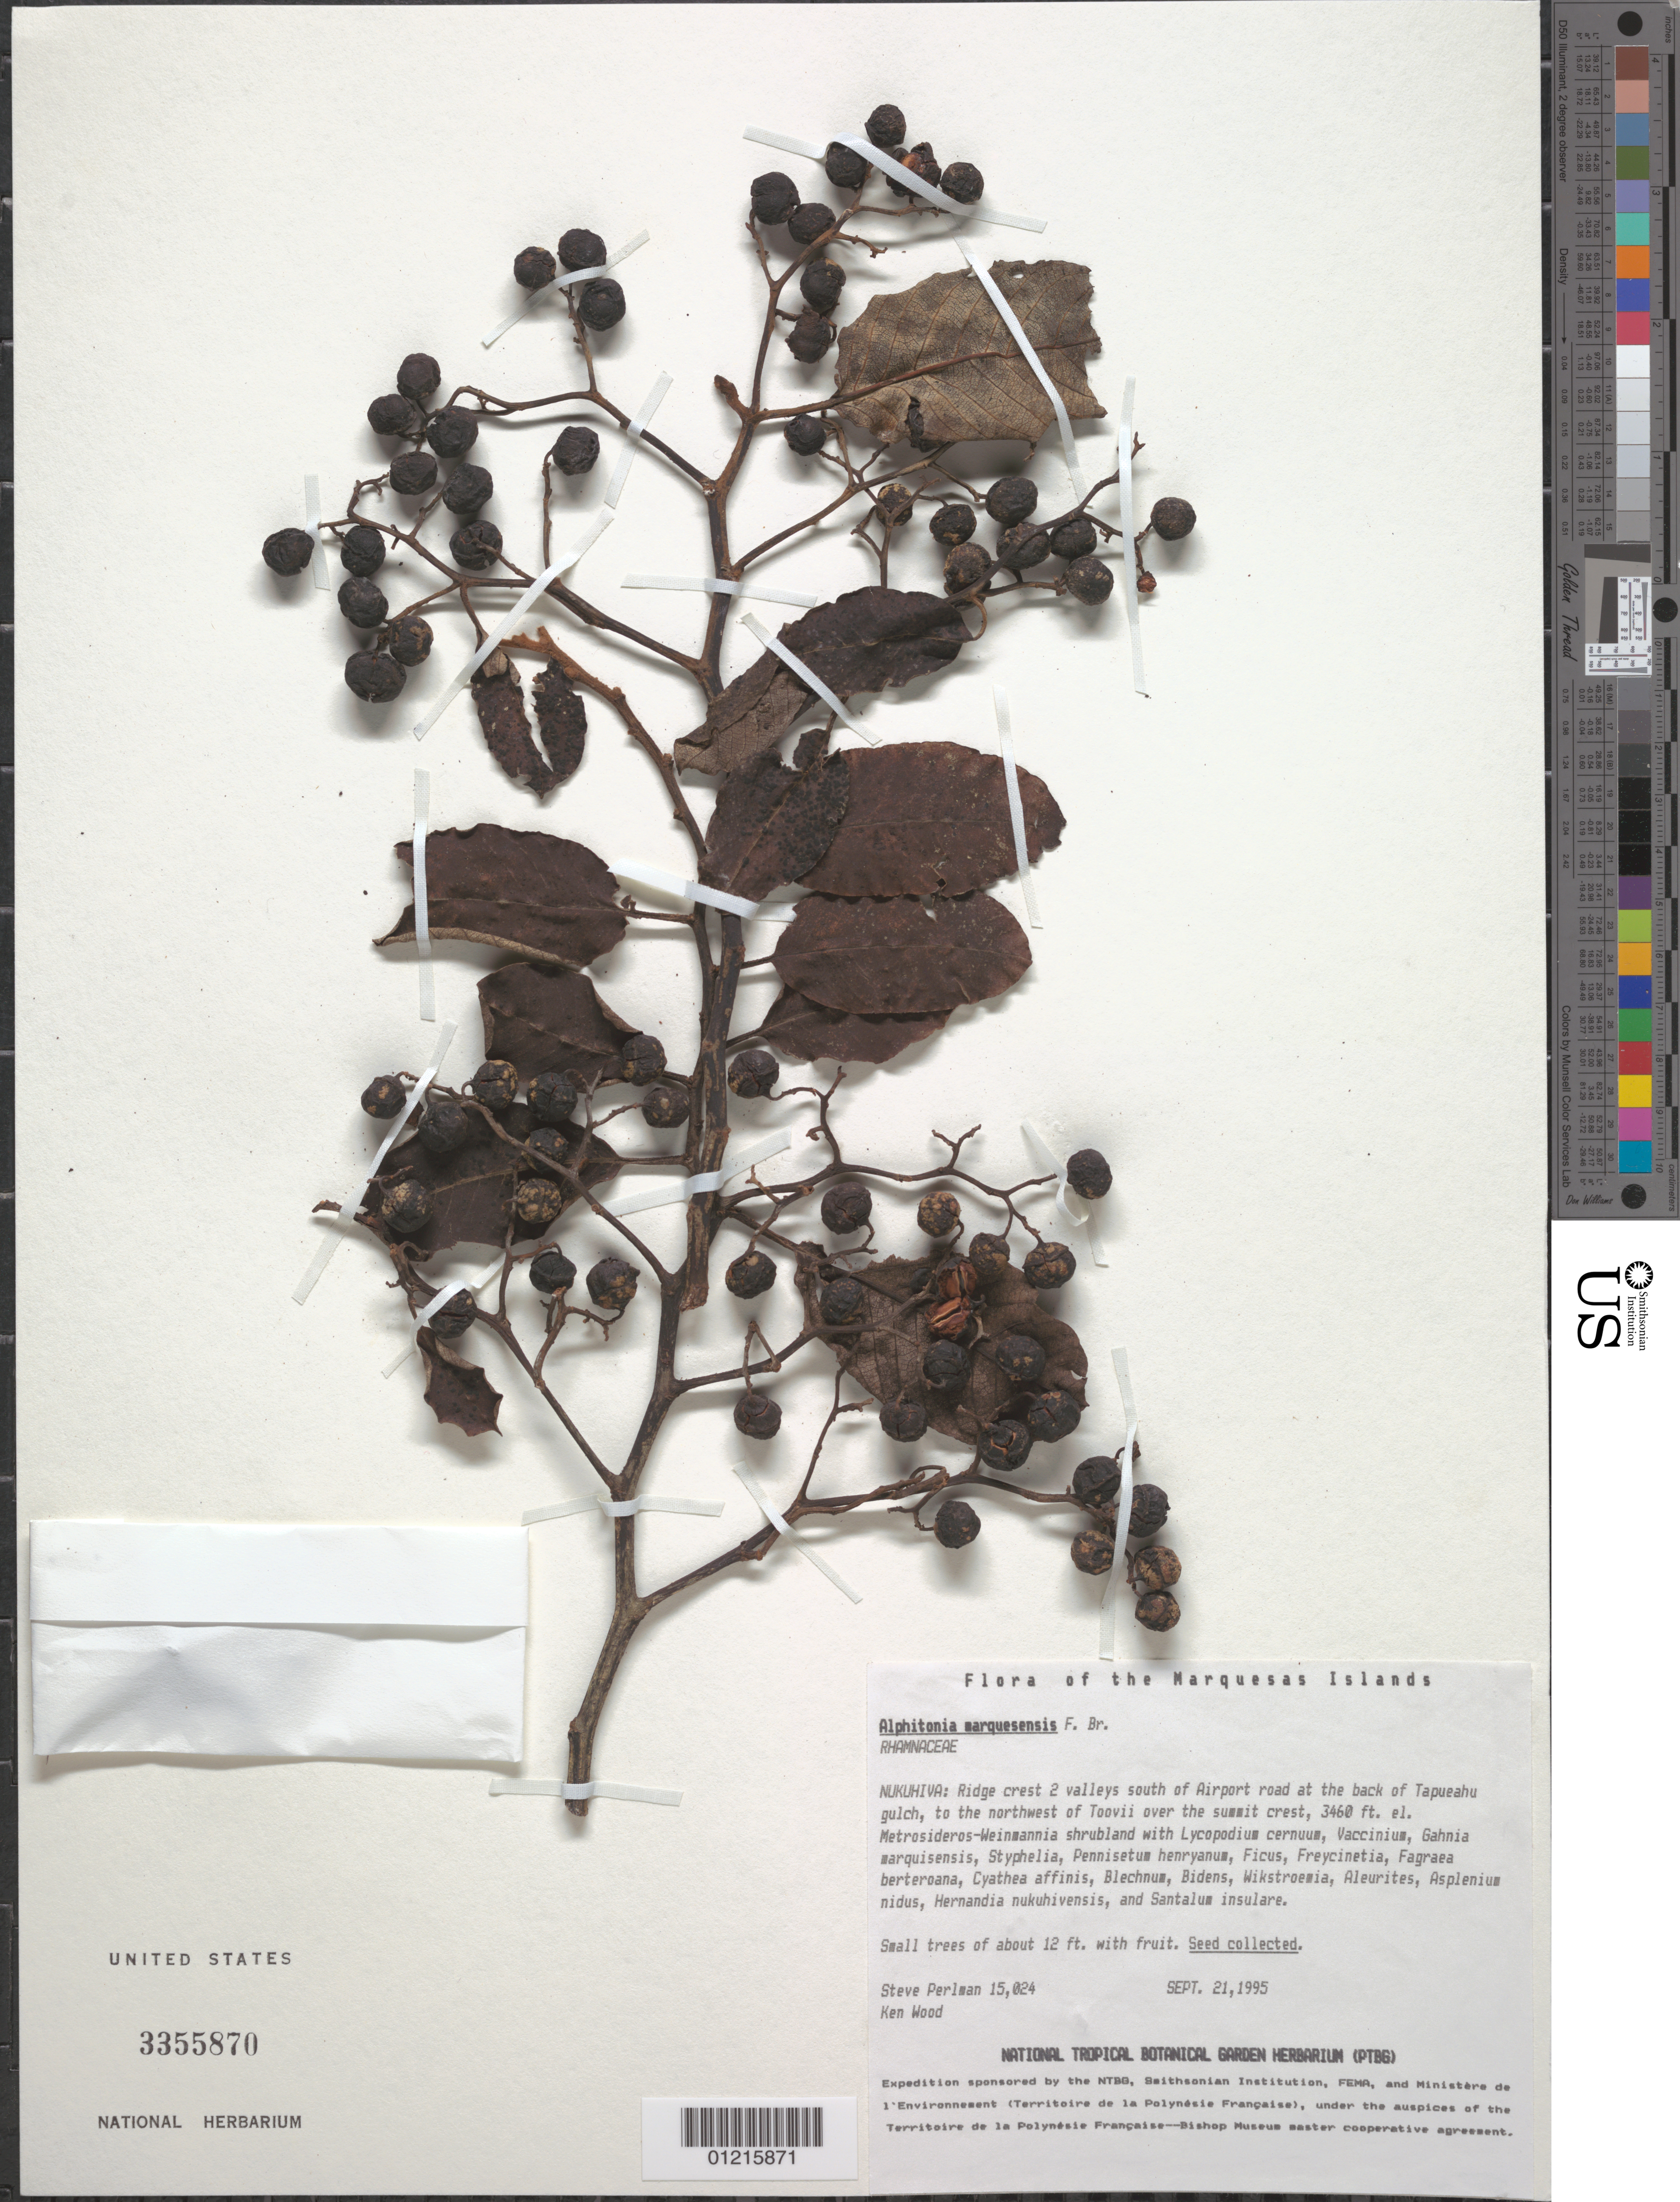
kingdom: Plantae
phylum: Tracheophyta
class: Magnoliopsida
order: Rosales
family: Rhamnaceae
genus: Alphitonia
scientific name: Alphitonia marquesensis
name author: F. Br.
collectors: S. P. Perlman & K. R. Wood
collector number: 15024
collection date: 1995-09-21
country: French Polynesia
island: Nuku Hiva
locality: Ridge crest 2 valleys S of Airport road, back of Tapueahu gulch, to NW of Toovii over summit crest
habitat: In Metrosideros - Weinmannia shrubland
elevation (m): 1055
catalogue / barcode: US 3355870